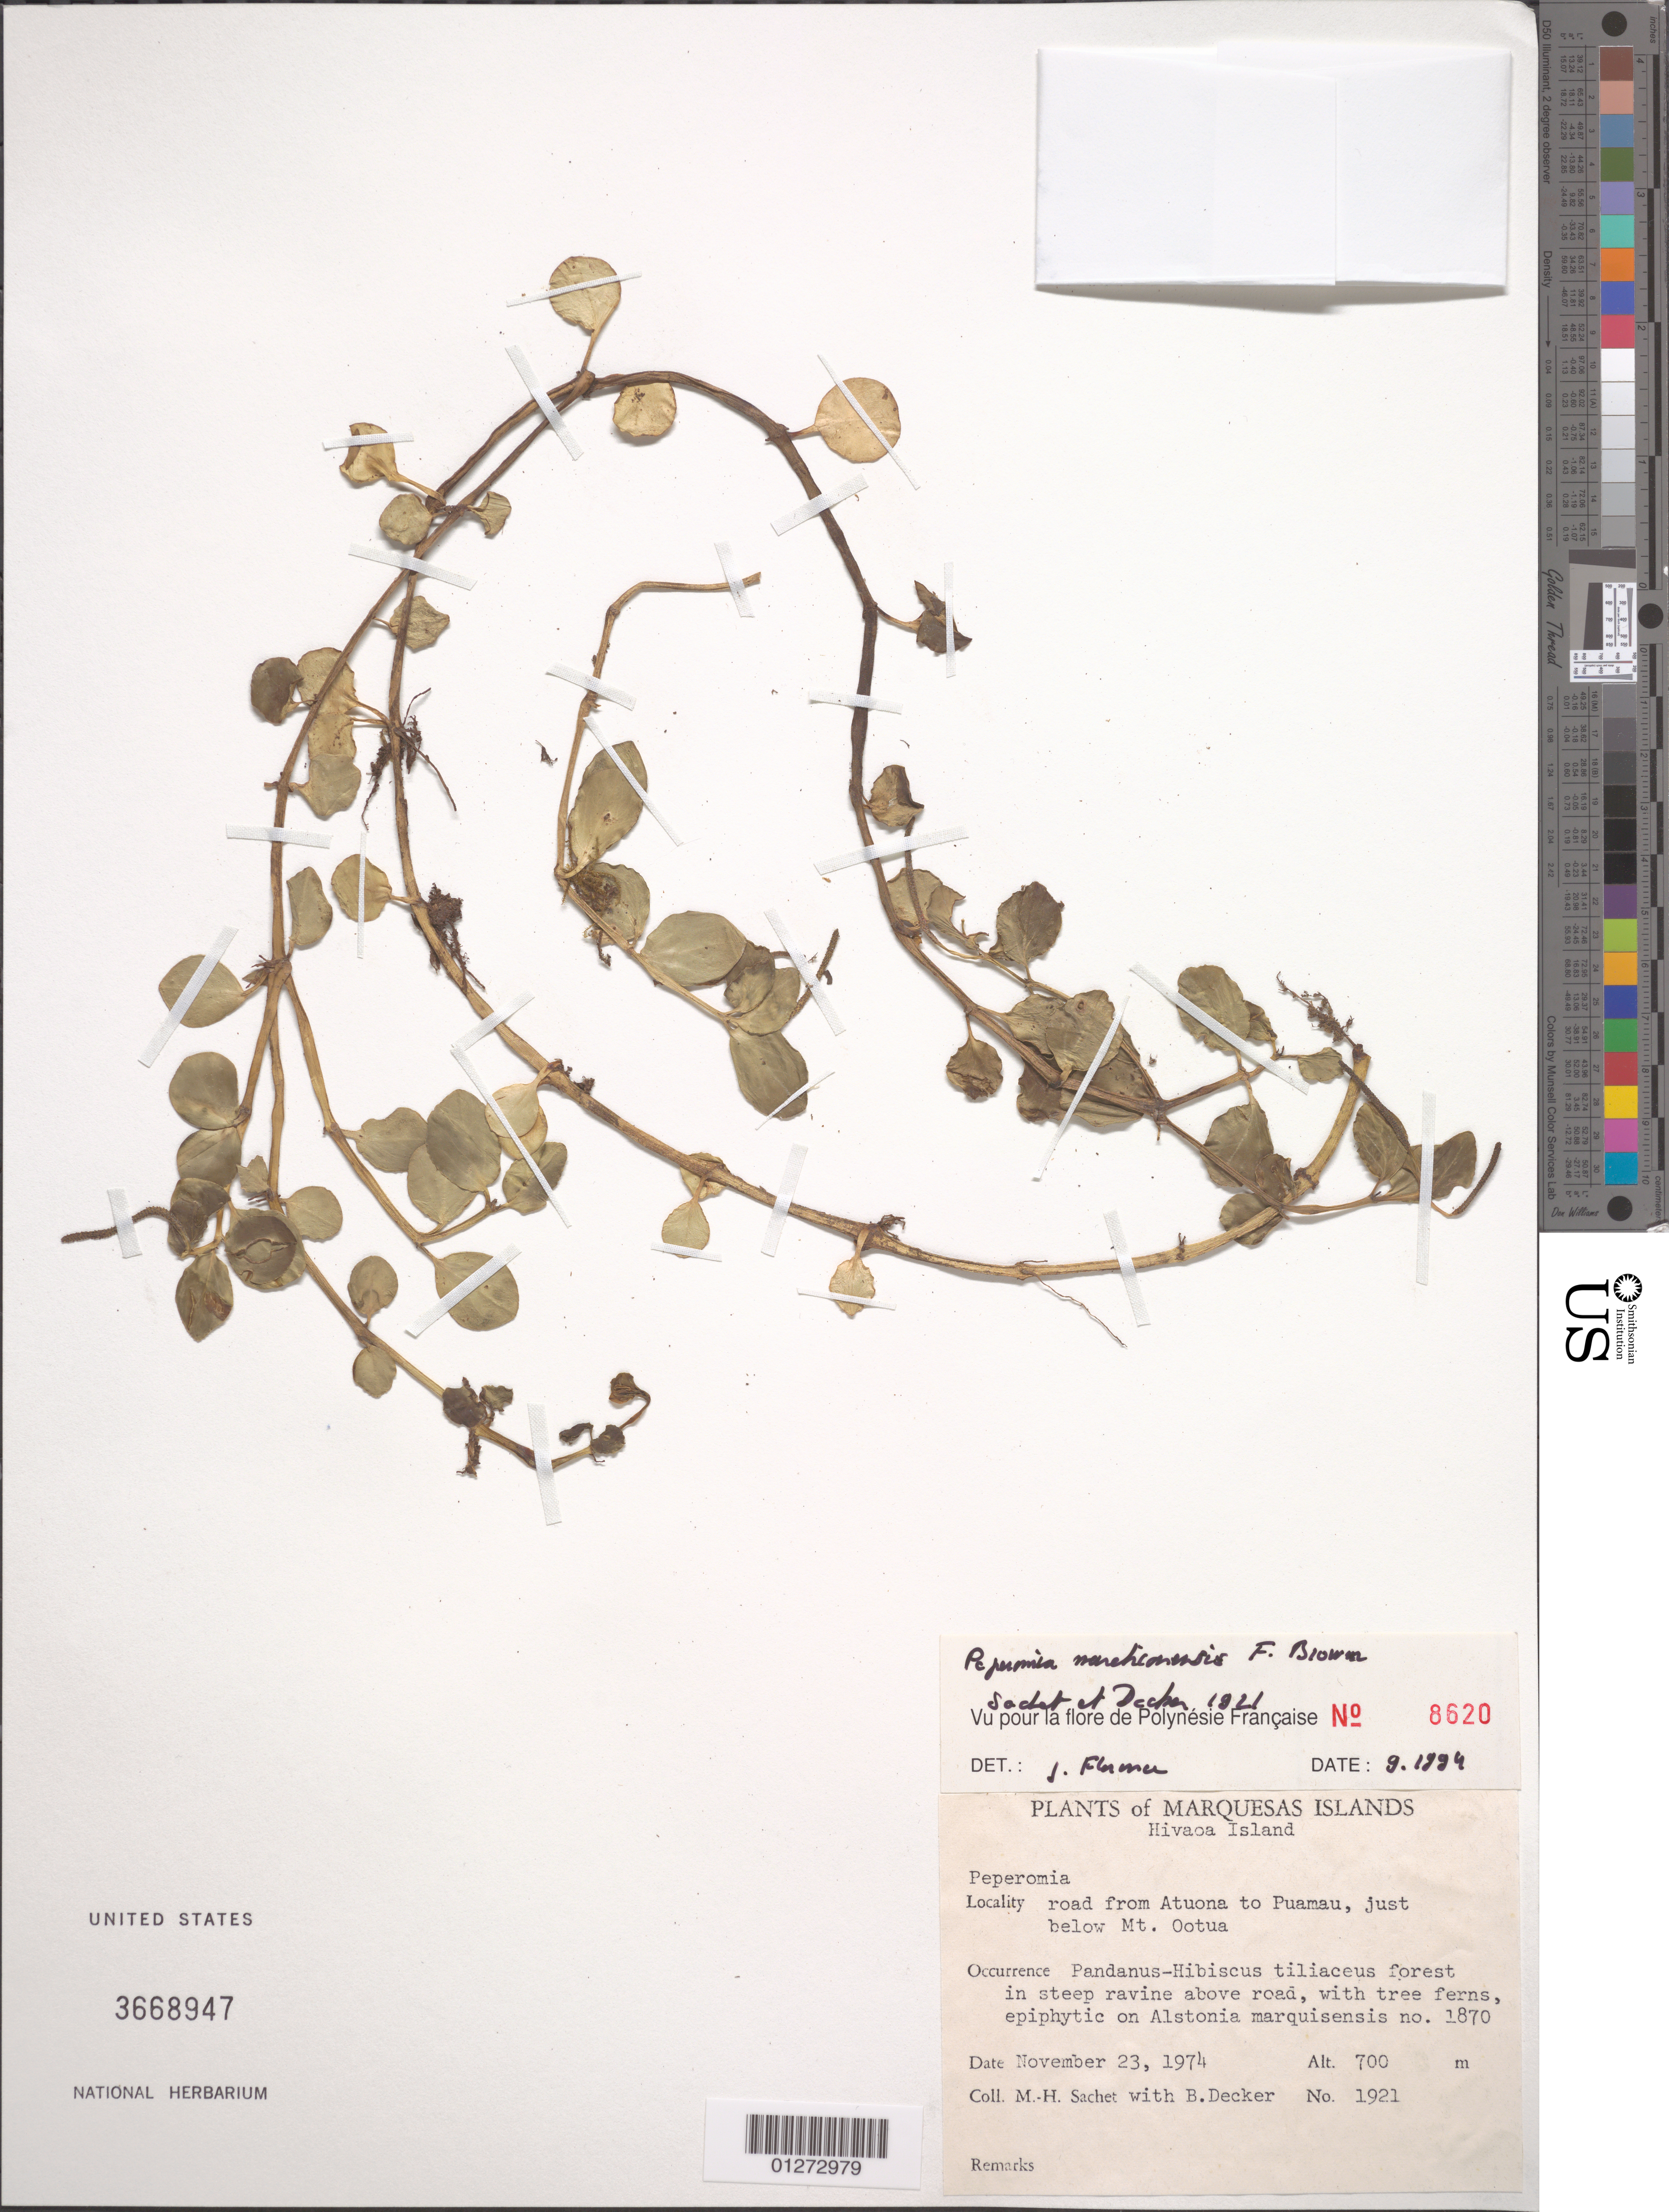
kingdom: Plantae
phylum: Tracheophyta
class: Magnoliopsida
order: Piperales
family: Piperaceae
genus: Peperomia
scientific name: Peperomia marchionensis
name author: F. Br.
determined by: Florence, J.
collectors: M.-H. Sachet & B. G. Decker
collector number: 1921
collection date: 1974-11-23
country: French Polynesia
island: Hiva Oa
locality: road from Atuona to Puamau, just below Mt. Ootua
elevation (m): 700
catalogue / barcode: US 3668947